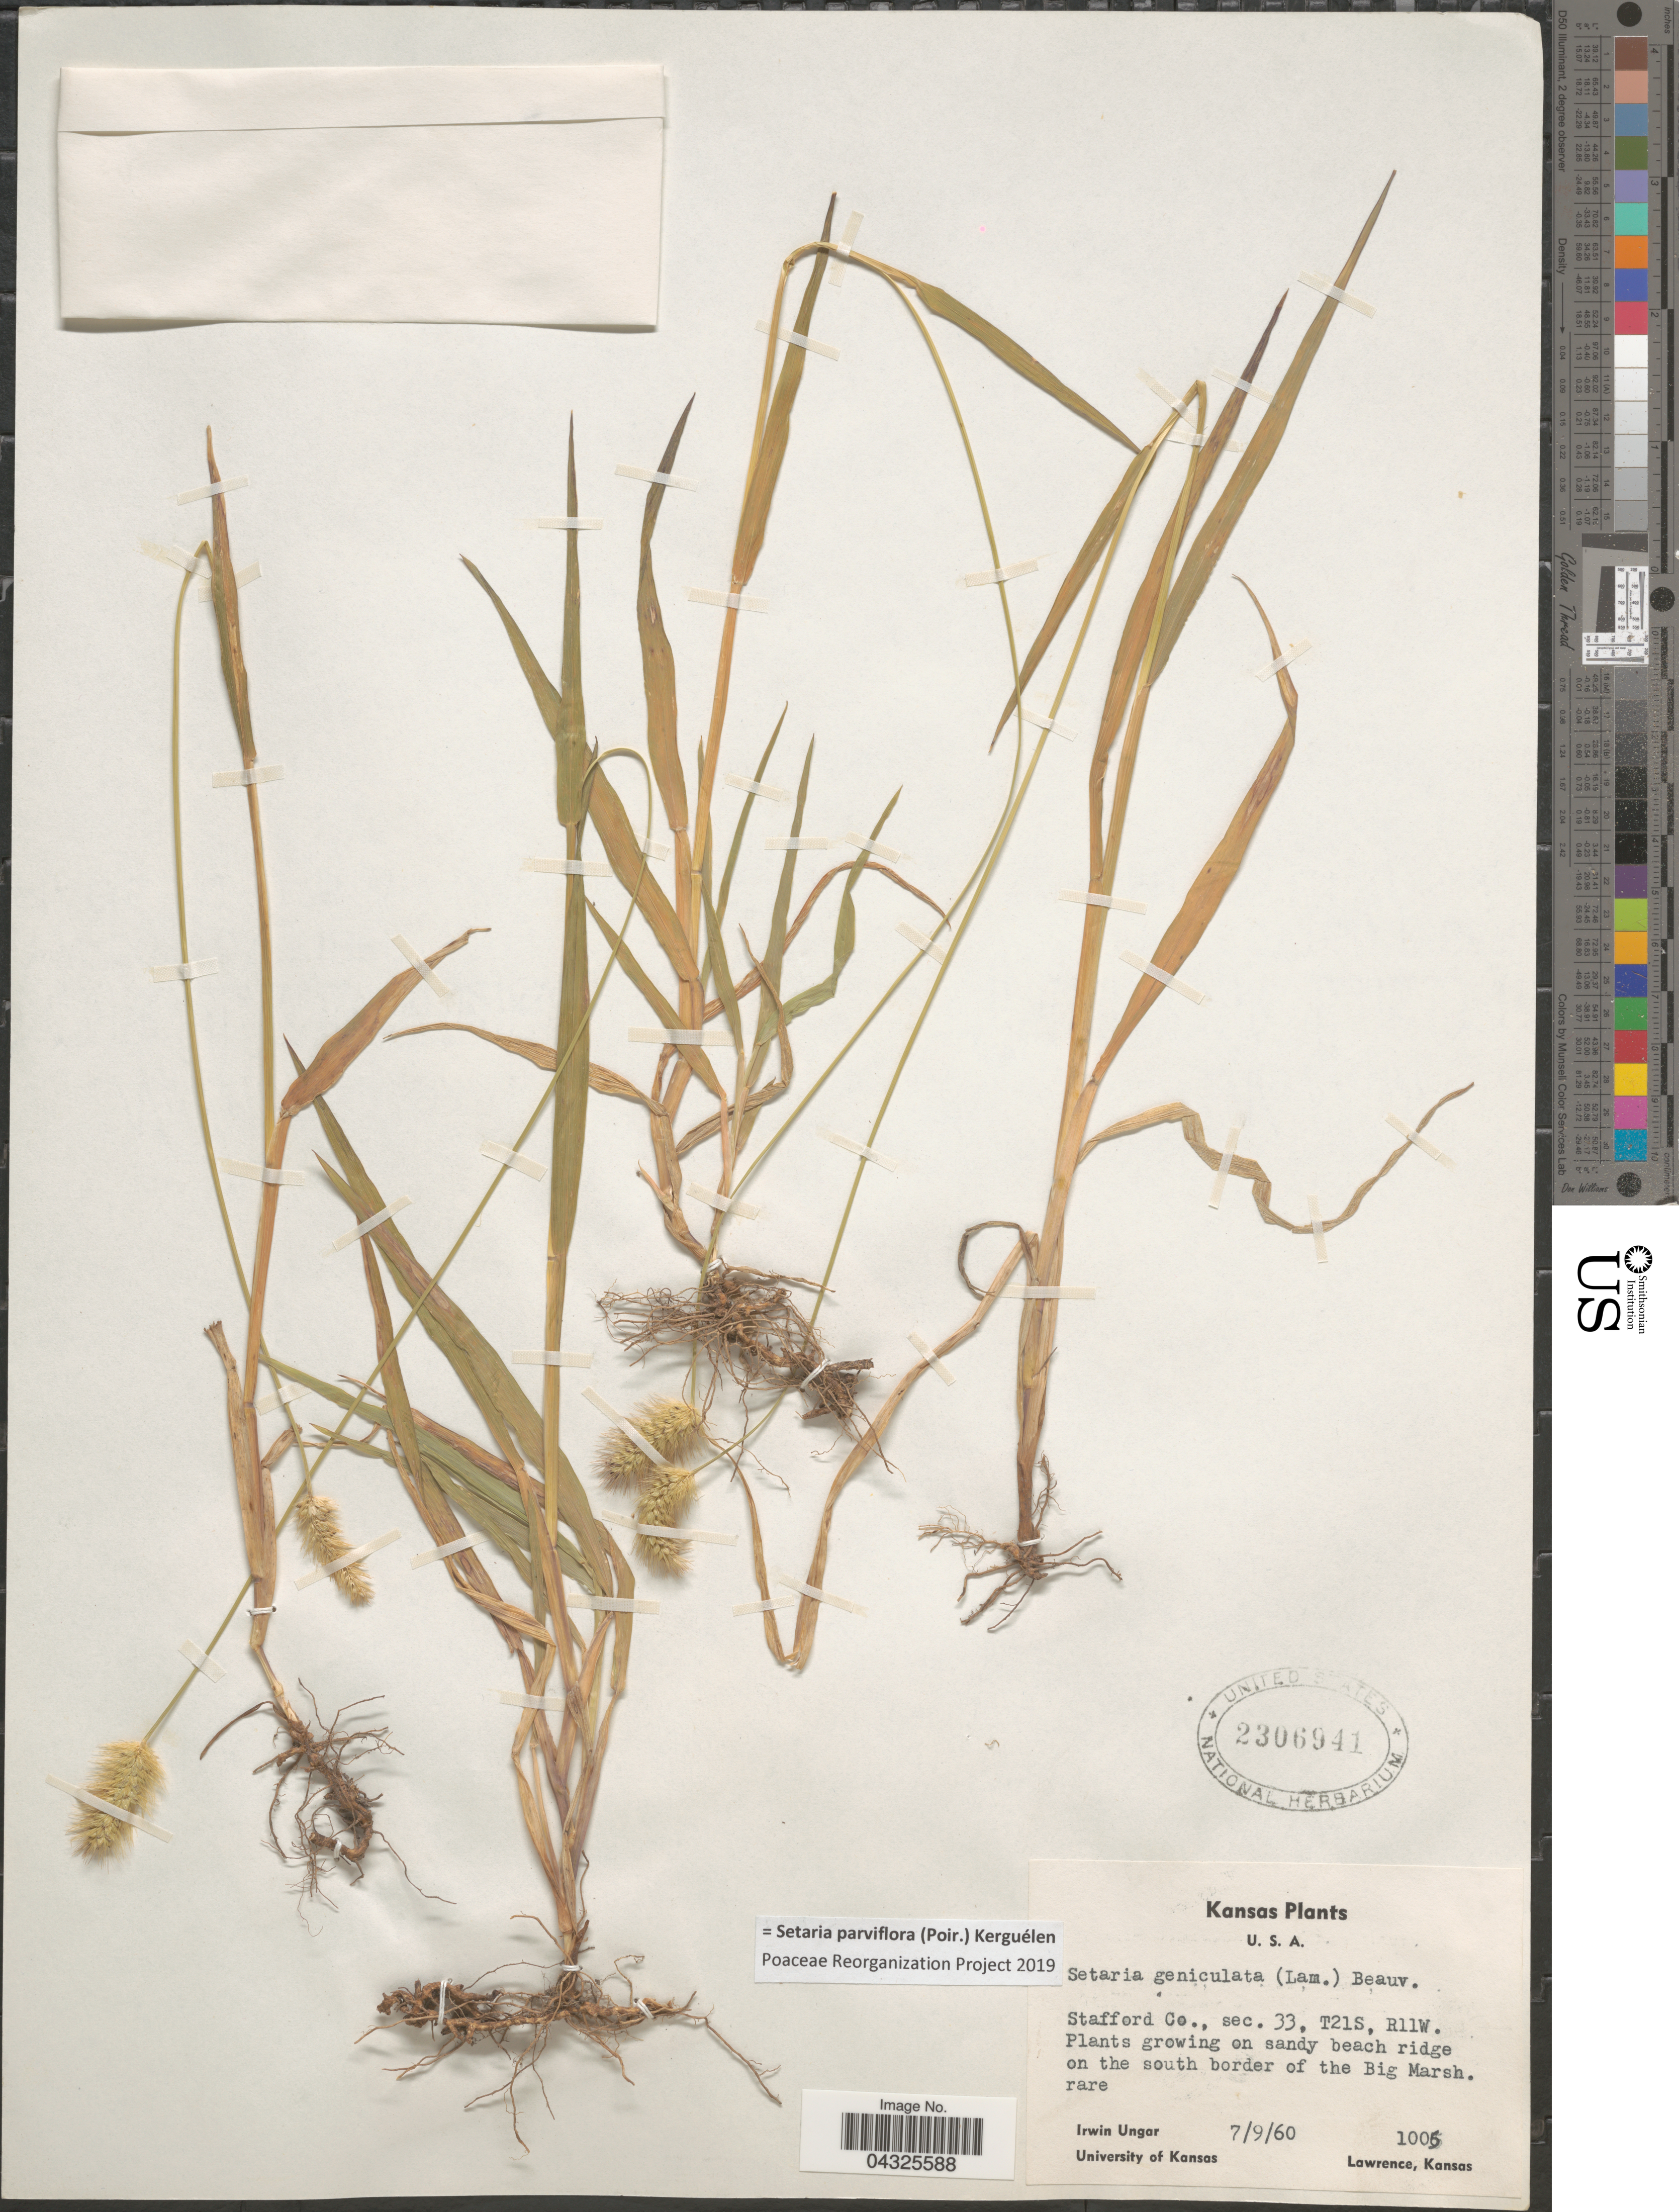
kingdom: Plantae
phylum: Tracheophyta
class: Liliopsida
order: Poales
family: Poaceae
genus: Setaria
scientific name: Setaria parviflora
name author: (Poir.) Kerguélen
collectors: I. Ungar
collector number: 1005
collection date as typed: Transcribed d/m/y: 9/7/60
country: United States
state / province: Kansas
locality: Stafford Co., sec. 33, T21S, R11W. Plants growing on sandy beach ridge on the south border of the Big Marsh.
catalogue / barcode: US 2306941